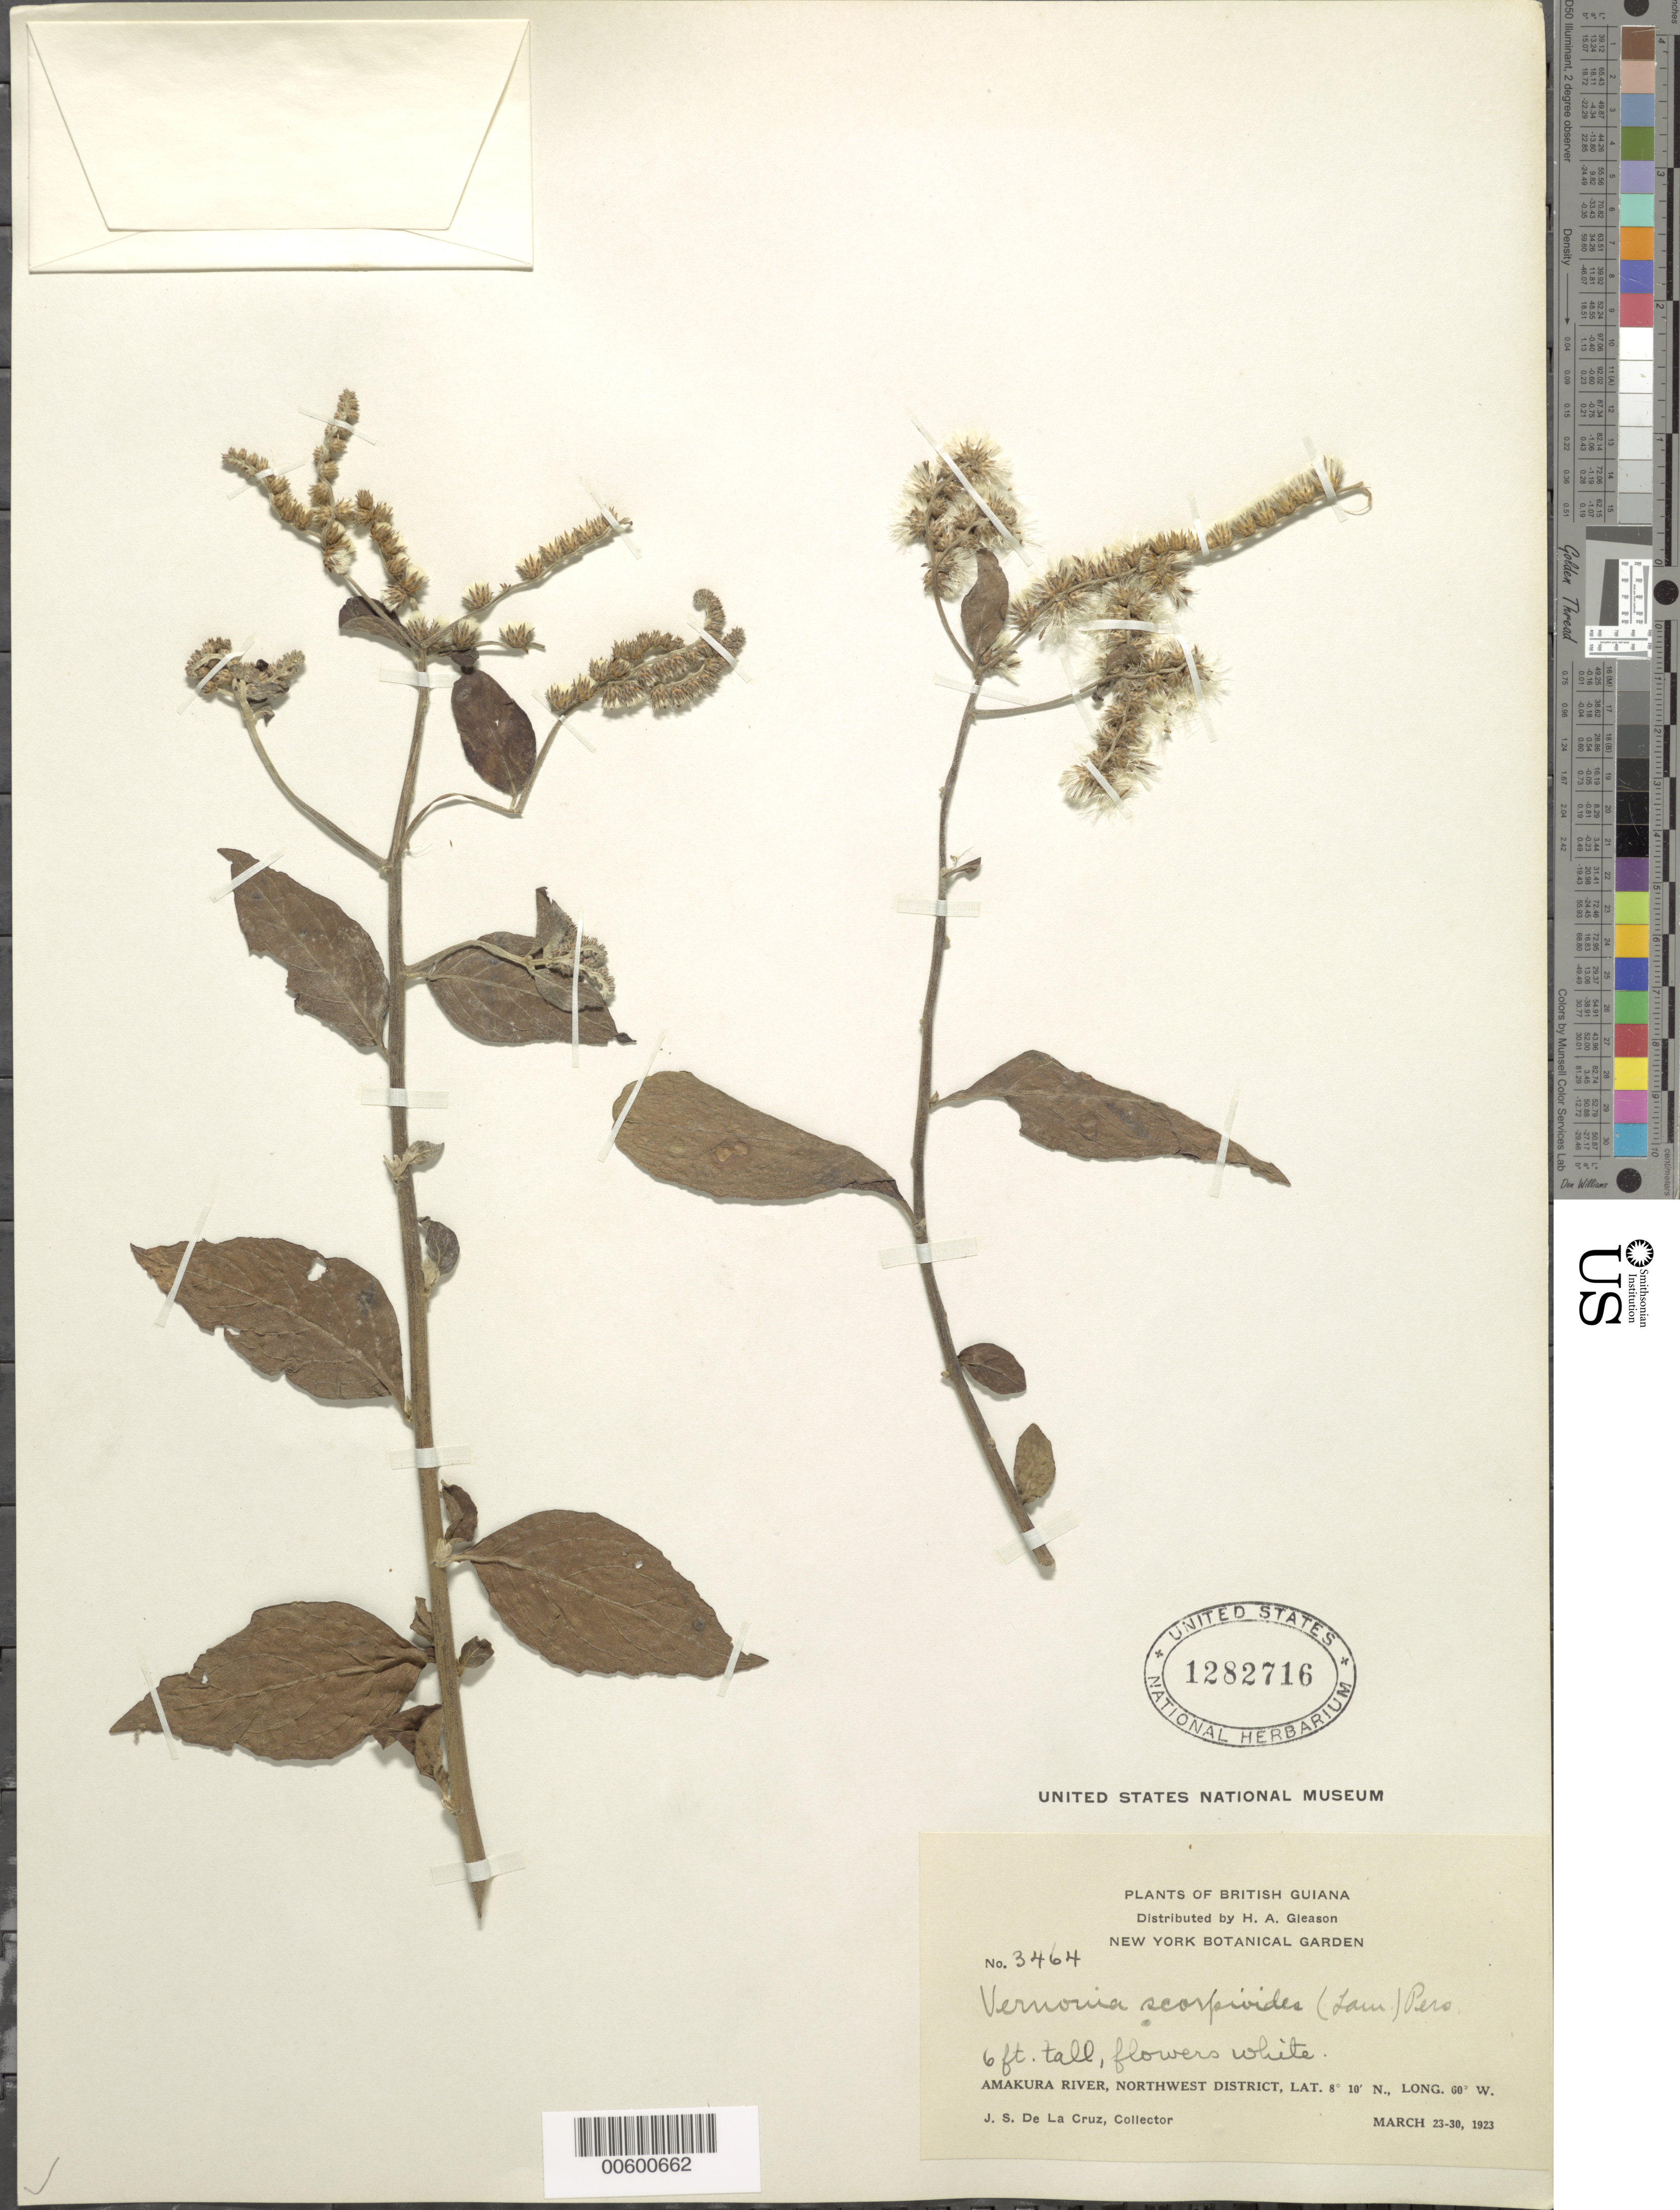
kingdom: Plantae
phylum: Tracheophyta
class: Magnoliopsida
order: Asterales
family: Asteraceae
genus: Cyrtocymura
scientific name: Cyrtocymura scorpioides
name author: (Lam.) H. Rob.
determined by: Pruski, J. F.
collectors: J. S. de la Cruz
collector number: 3464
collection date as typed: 23-Mar-23 to 30-Mar-23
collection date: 1923-03-23/1923-03-30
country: Guyana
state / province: Barima-Waini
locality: Amakura R., NW District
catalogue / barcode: US 1282716